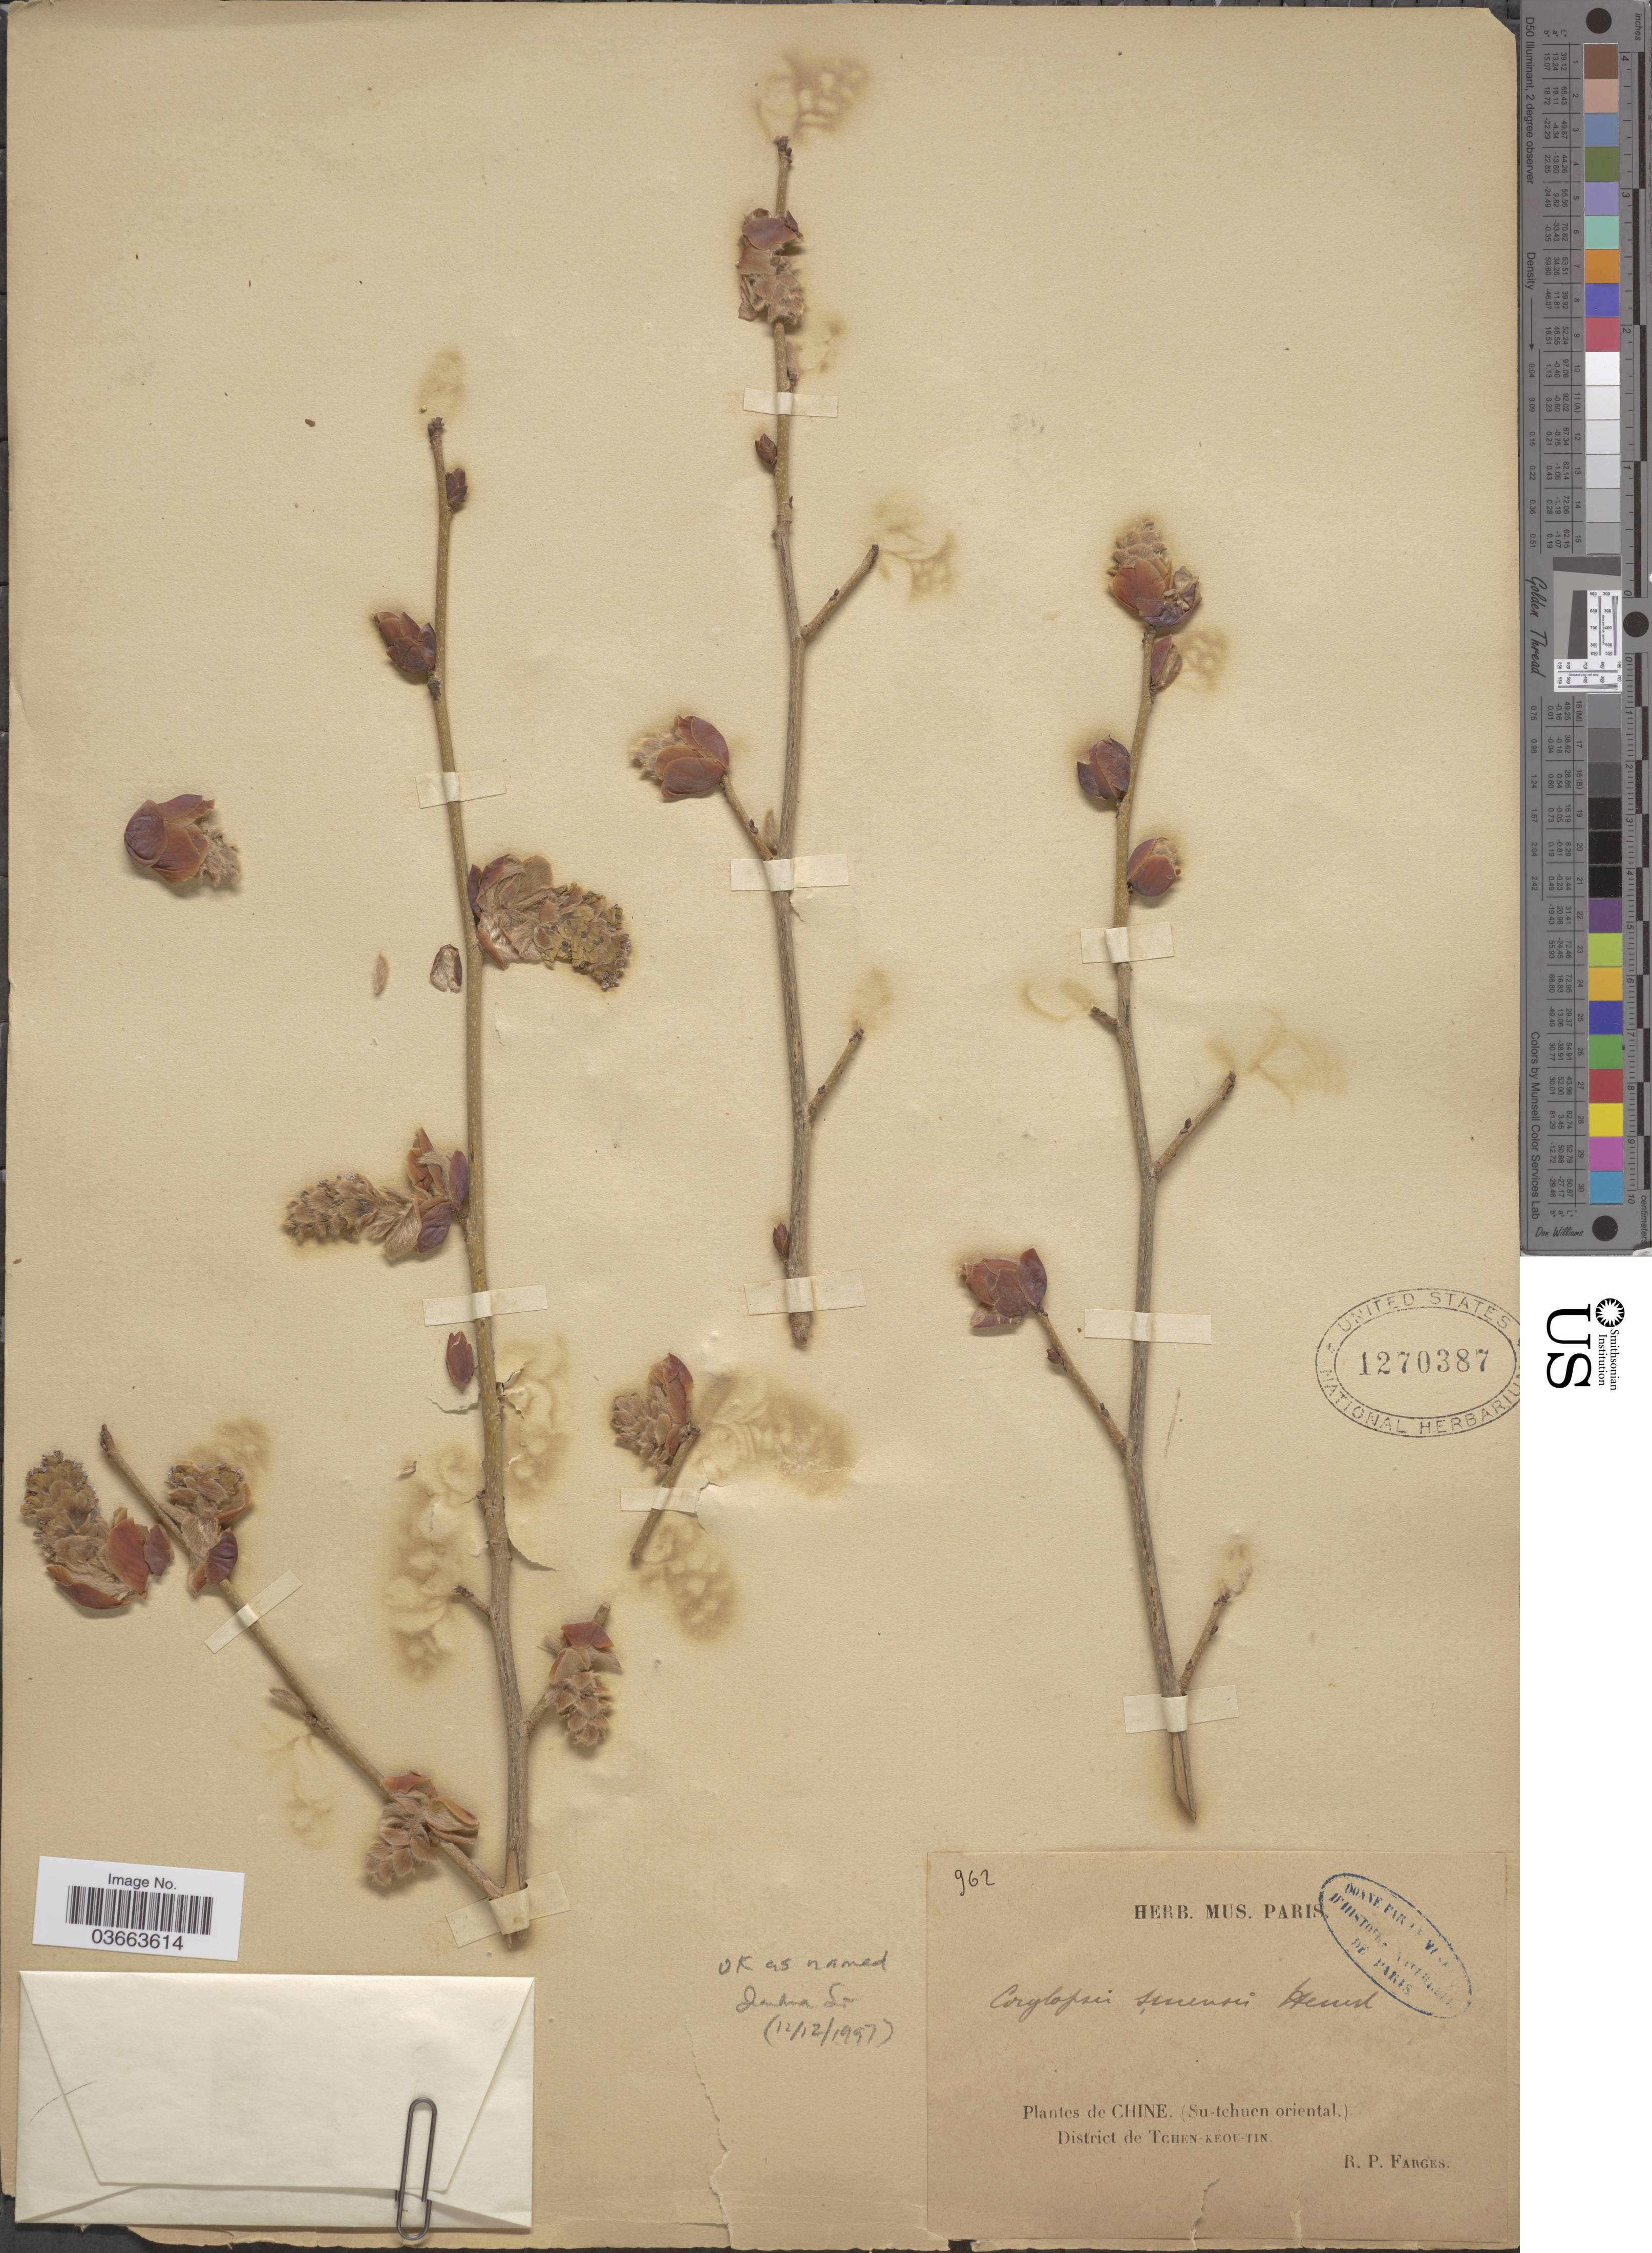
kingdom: Plantae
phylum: Tracheophyta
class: Magnoliopsida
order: Saxifragales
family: Hamamelidaceae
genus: Corylopsis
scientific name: Corylopsis sinensis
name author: Hemsl.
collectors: R. Farges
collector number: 962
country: China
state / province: Sichuan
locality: Su-tchuen oriental. District de Tchen-Kéou-tin.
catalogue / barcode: US 1270387